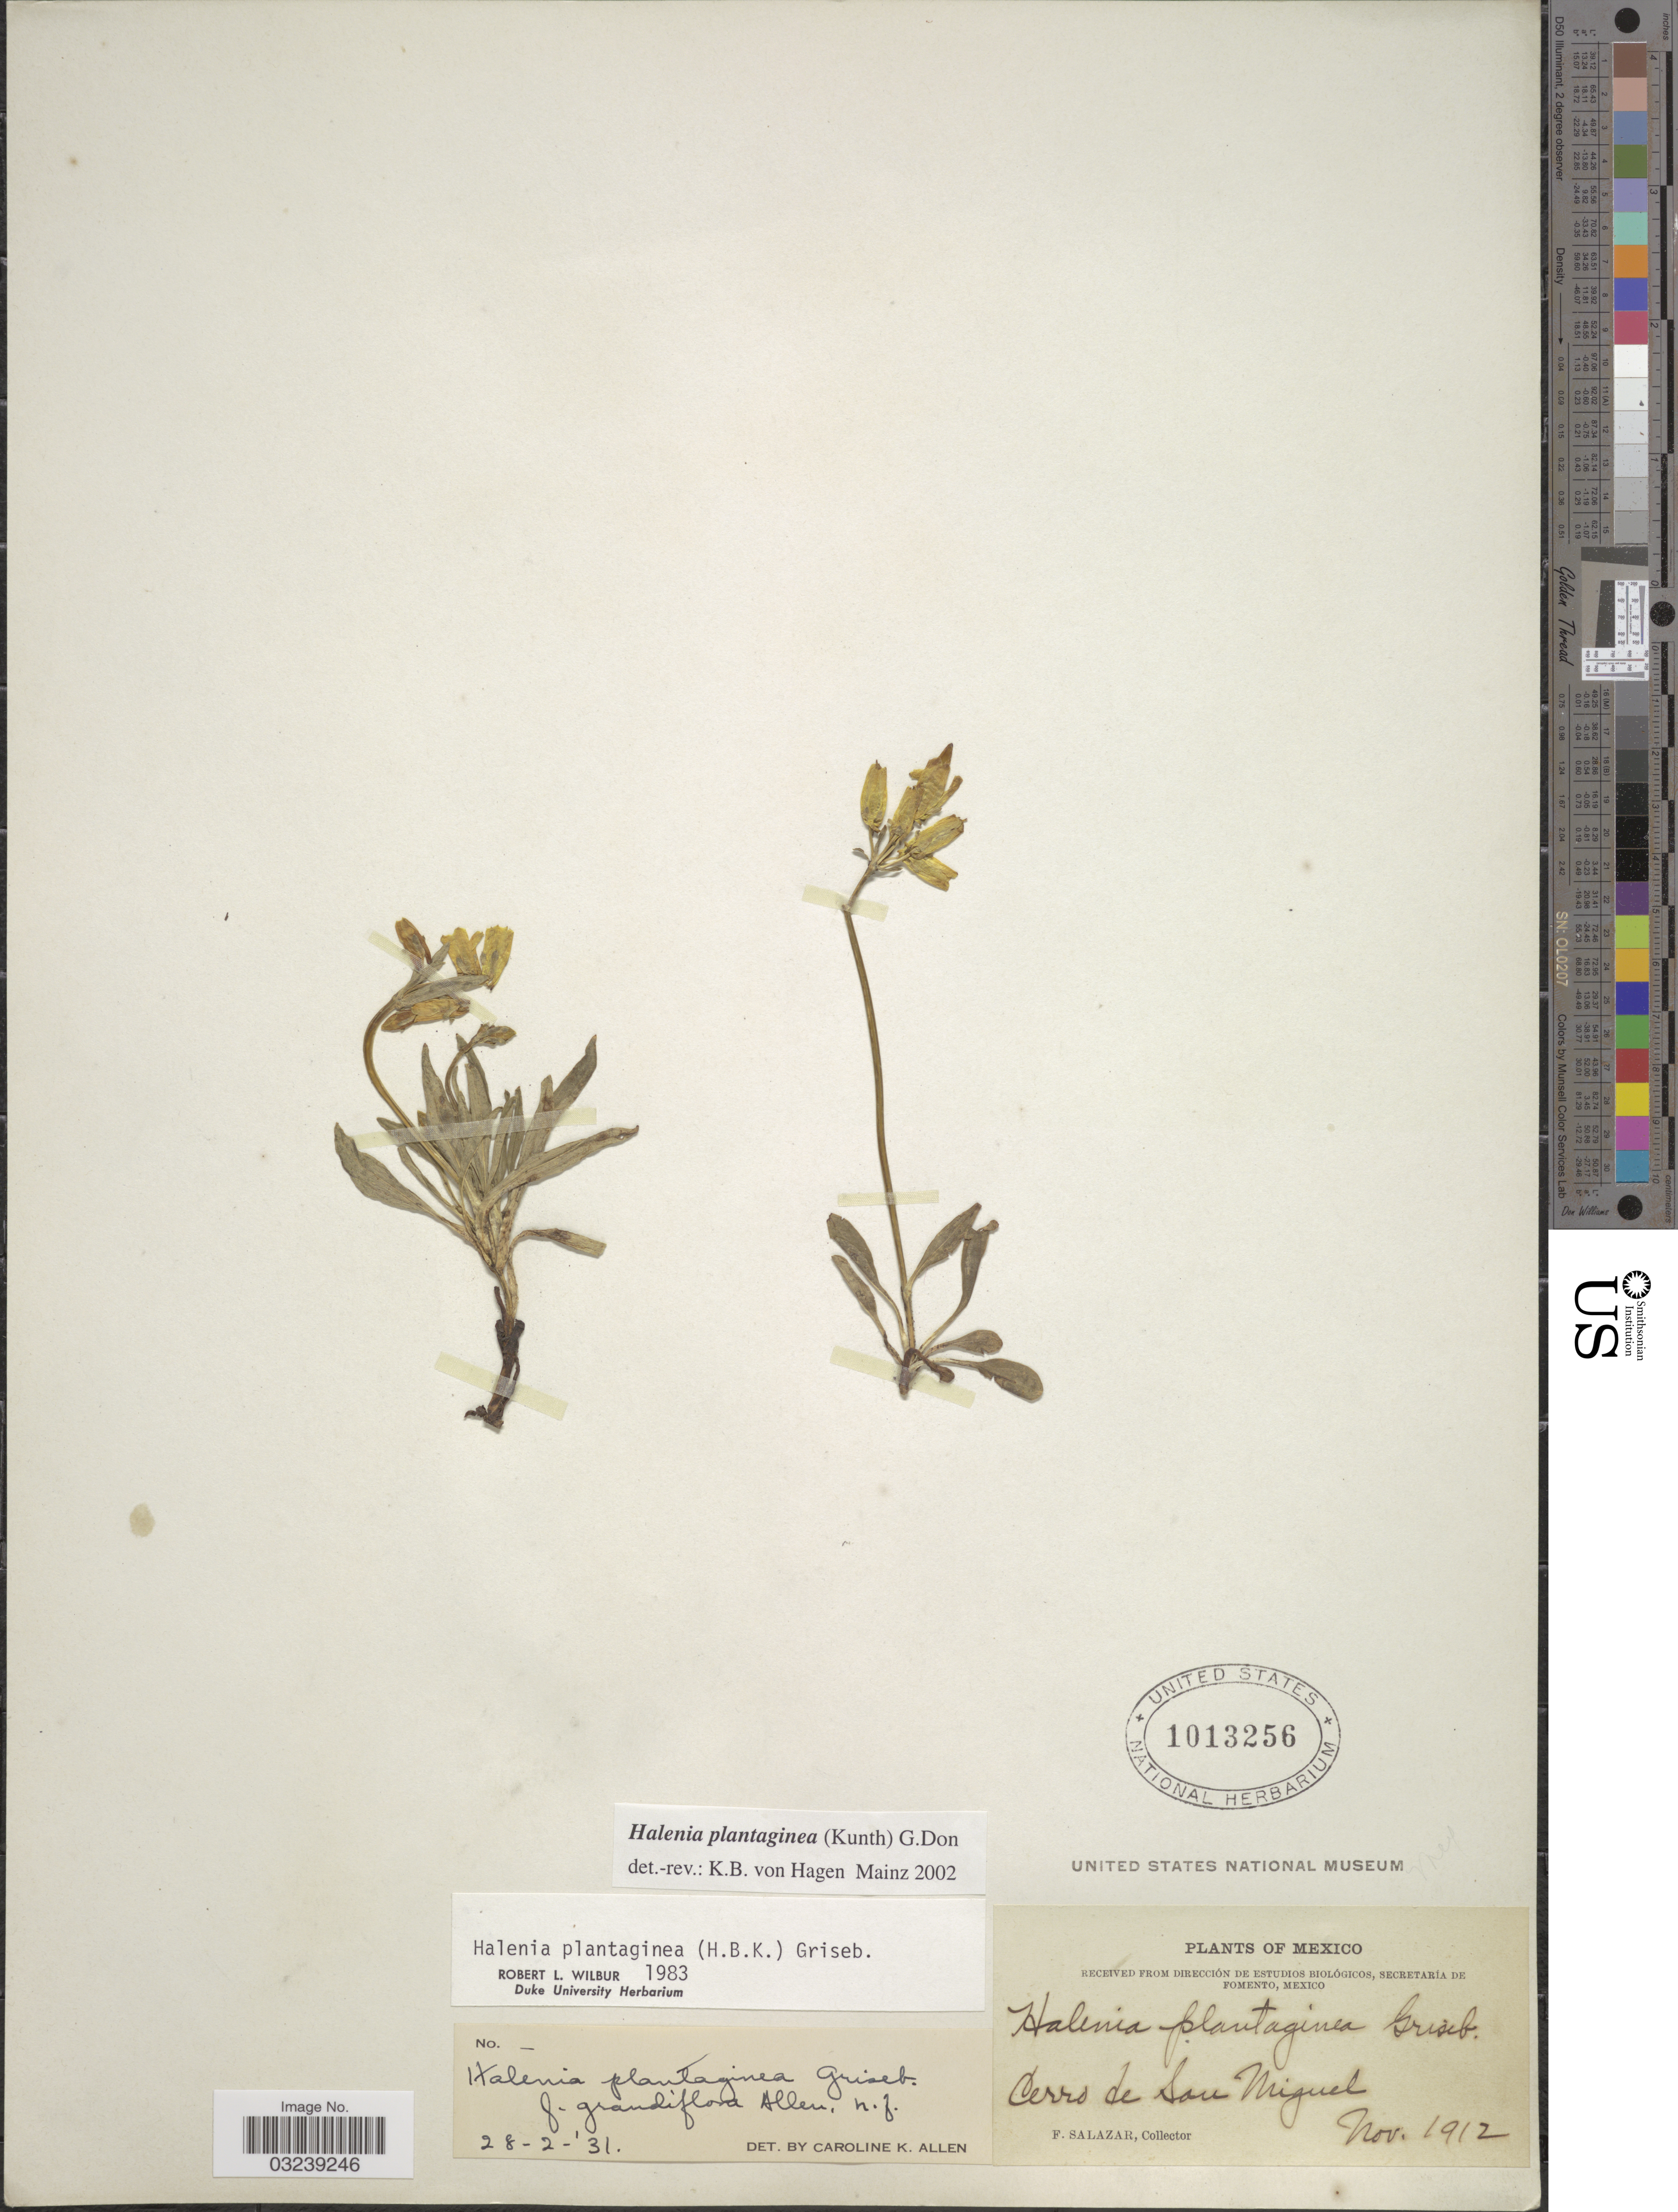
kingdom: Plantae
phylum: Tracheophyta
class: Magnoliopsida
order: Gentianales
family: Gentianaceae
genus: Halenia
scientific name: Halenia plantaginea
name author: (Kunth) G. Don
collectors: F. Salazar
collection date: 1912-11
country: Mexico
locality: Cerro de San Miguel.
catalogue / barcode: US 1013256